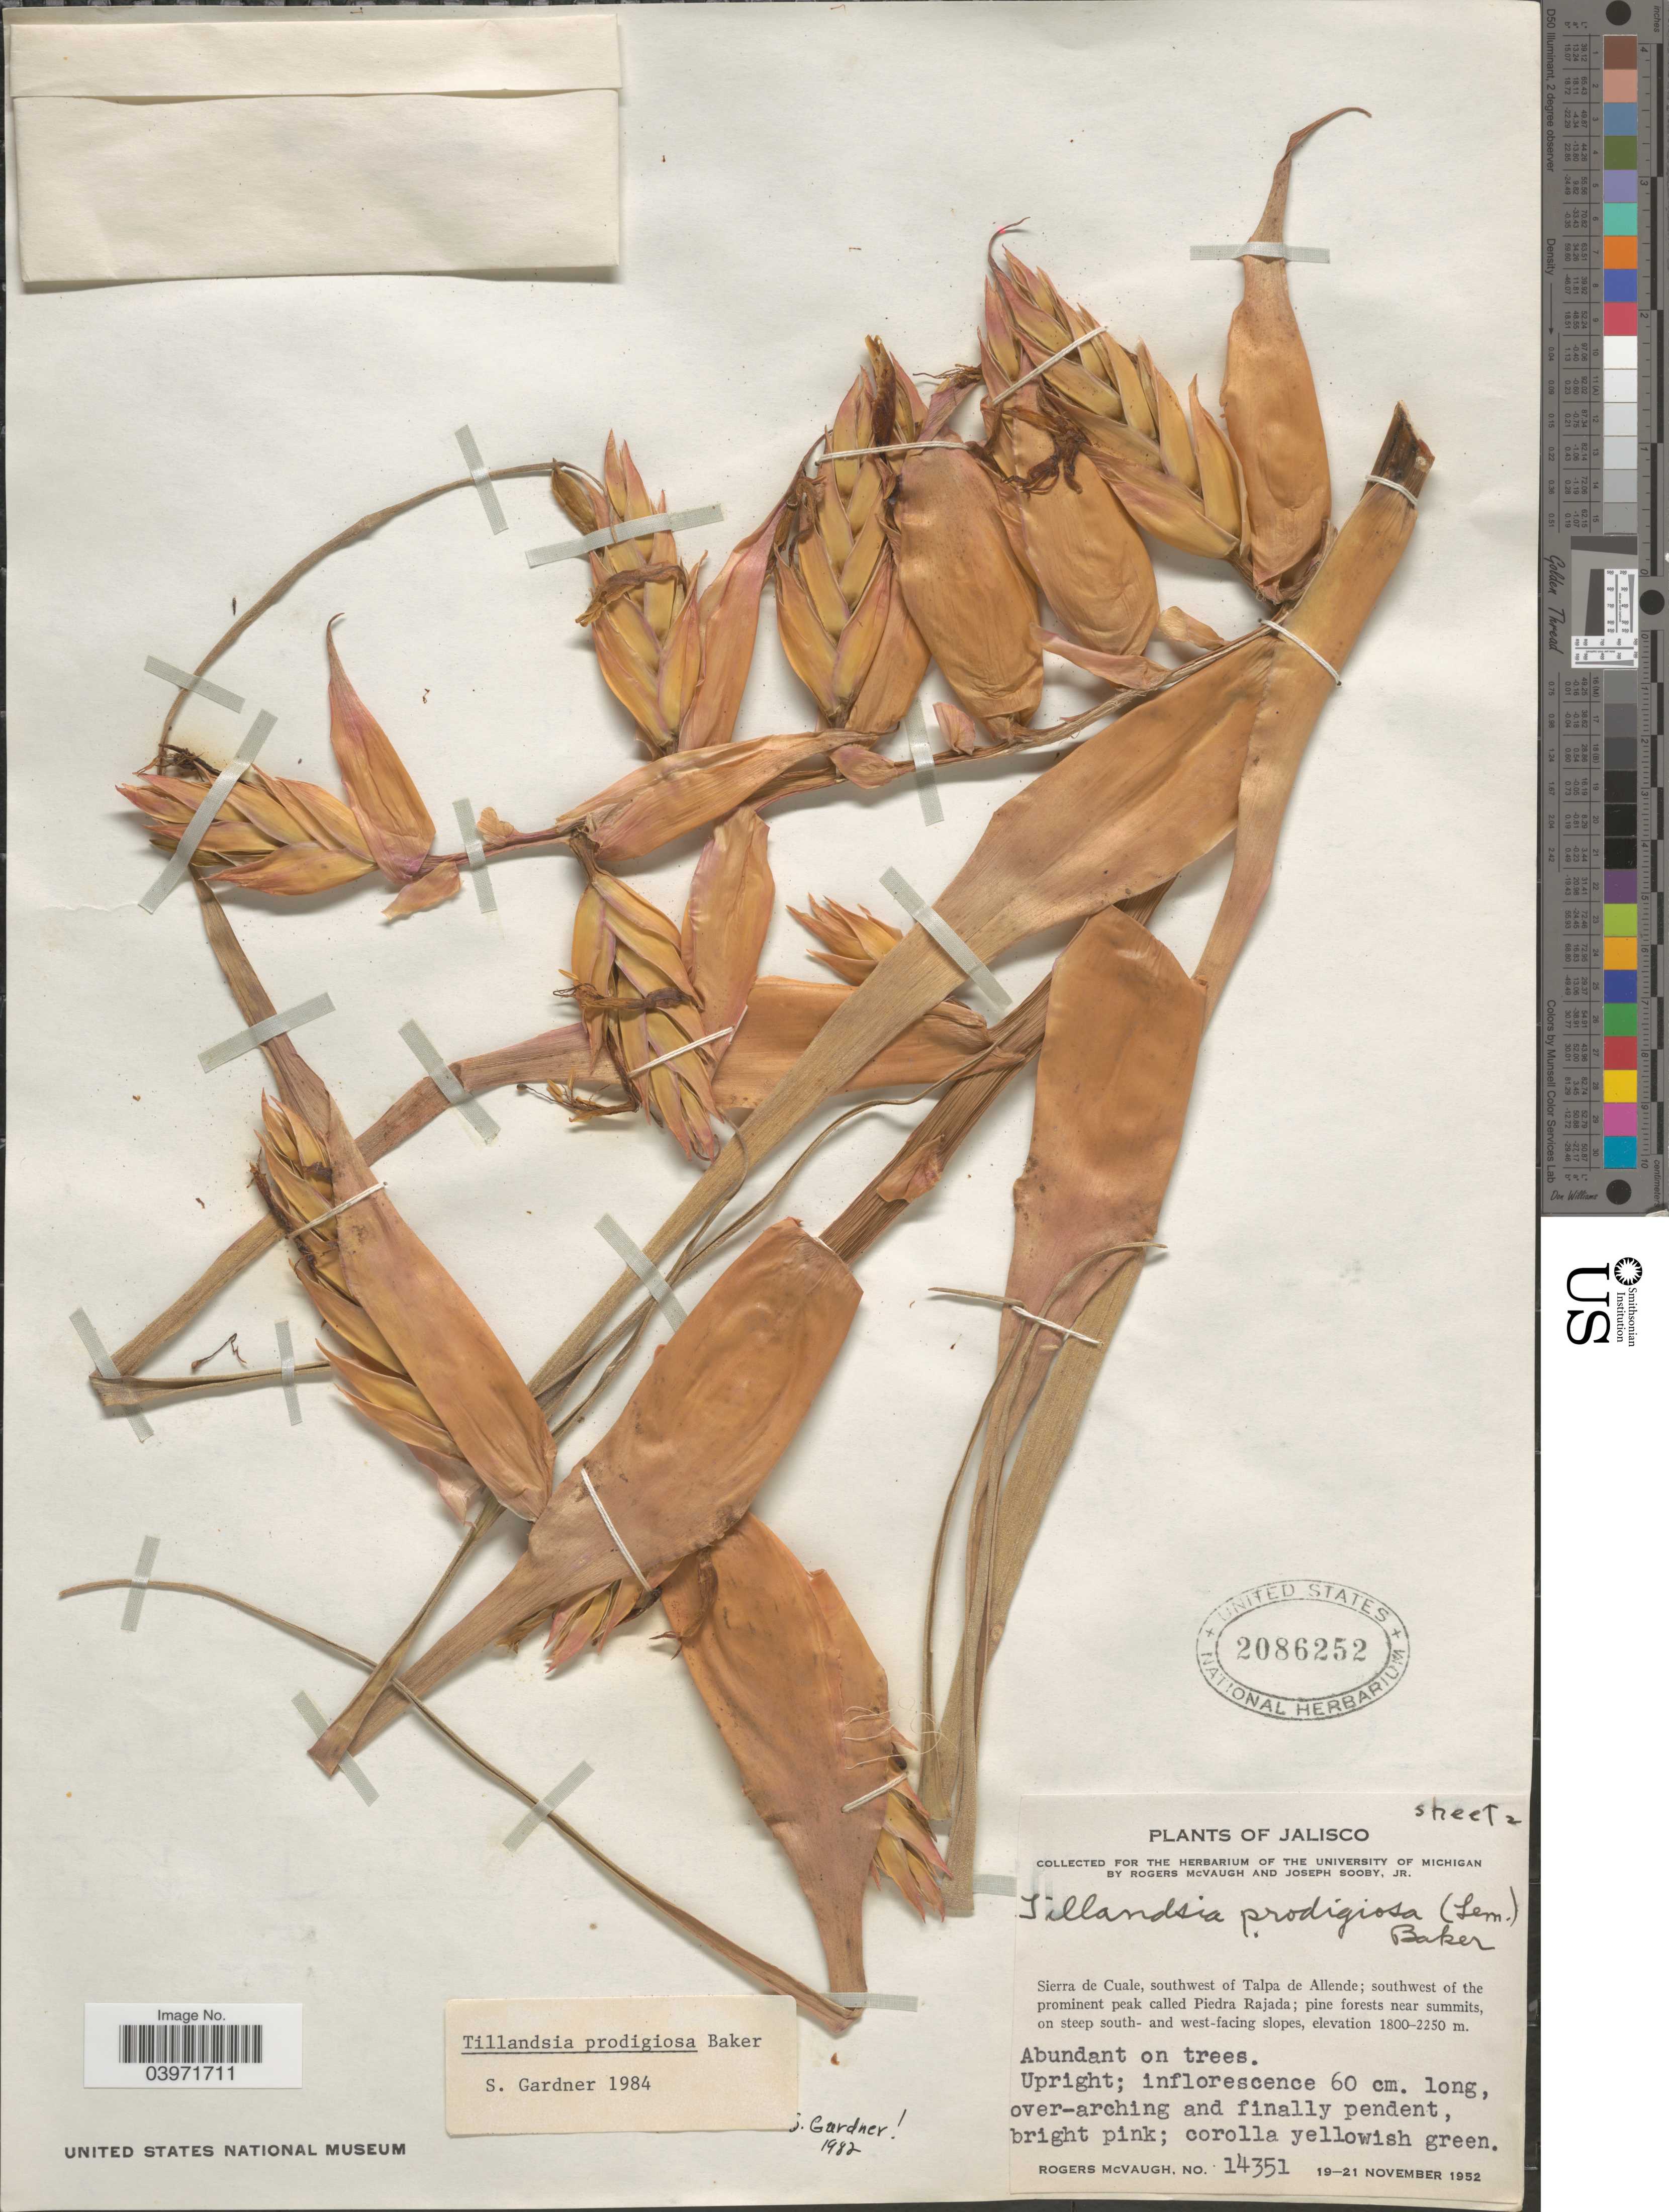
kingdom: Plantae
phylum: Tracheophyta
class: Liliopsida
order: Poales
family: Bromeliaceae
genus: Tillandsia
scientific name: Tillandsia prodigiosa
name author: (Lem.) Baker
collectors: R. McVaugh & J. Sooby Jr.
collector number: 14351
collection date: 1952-11-19/1952-11-21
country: Mexico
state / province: Jalisco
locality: Sierra de Cuale, southwest of Talpa de Allende; southwest of the prominent peak called Piedra Rajada; pine forests near summits, on steep south- and west-facing slopes.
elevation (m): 1800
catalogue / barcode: US 2086252